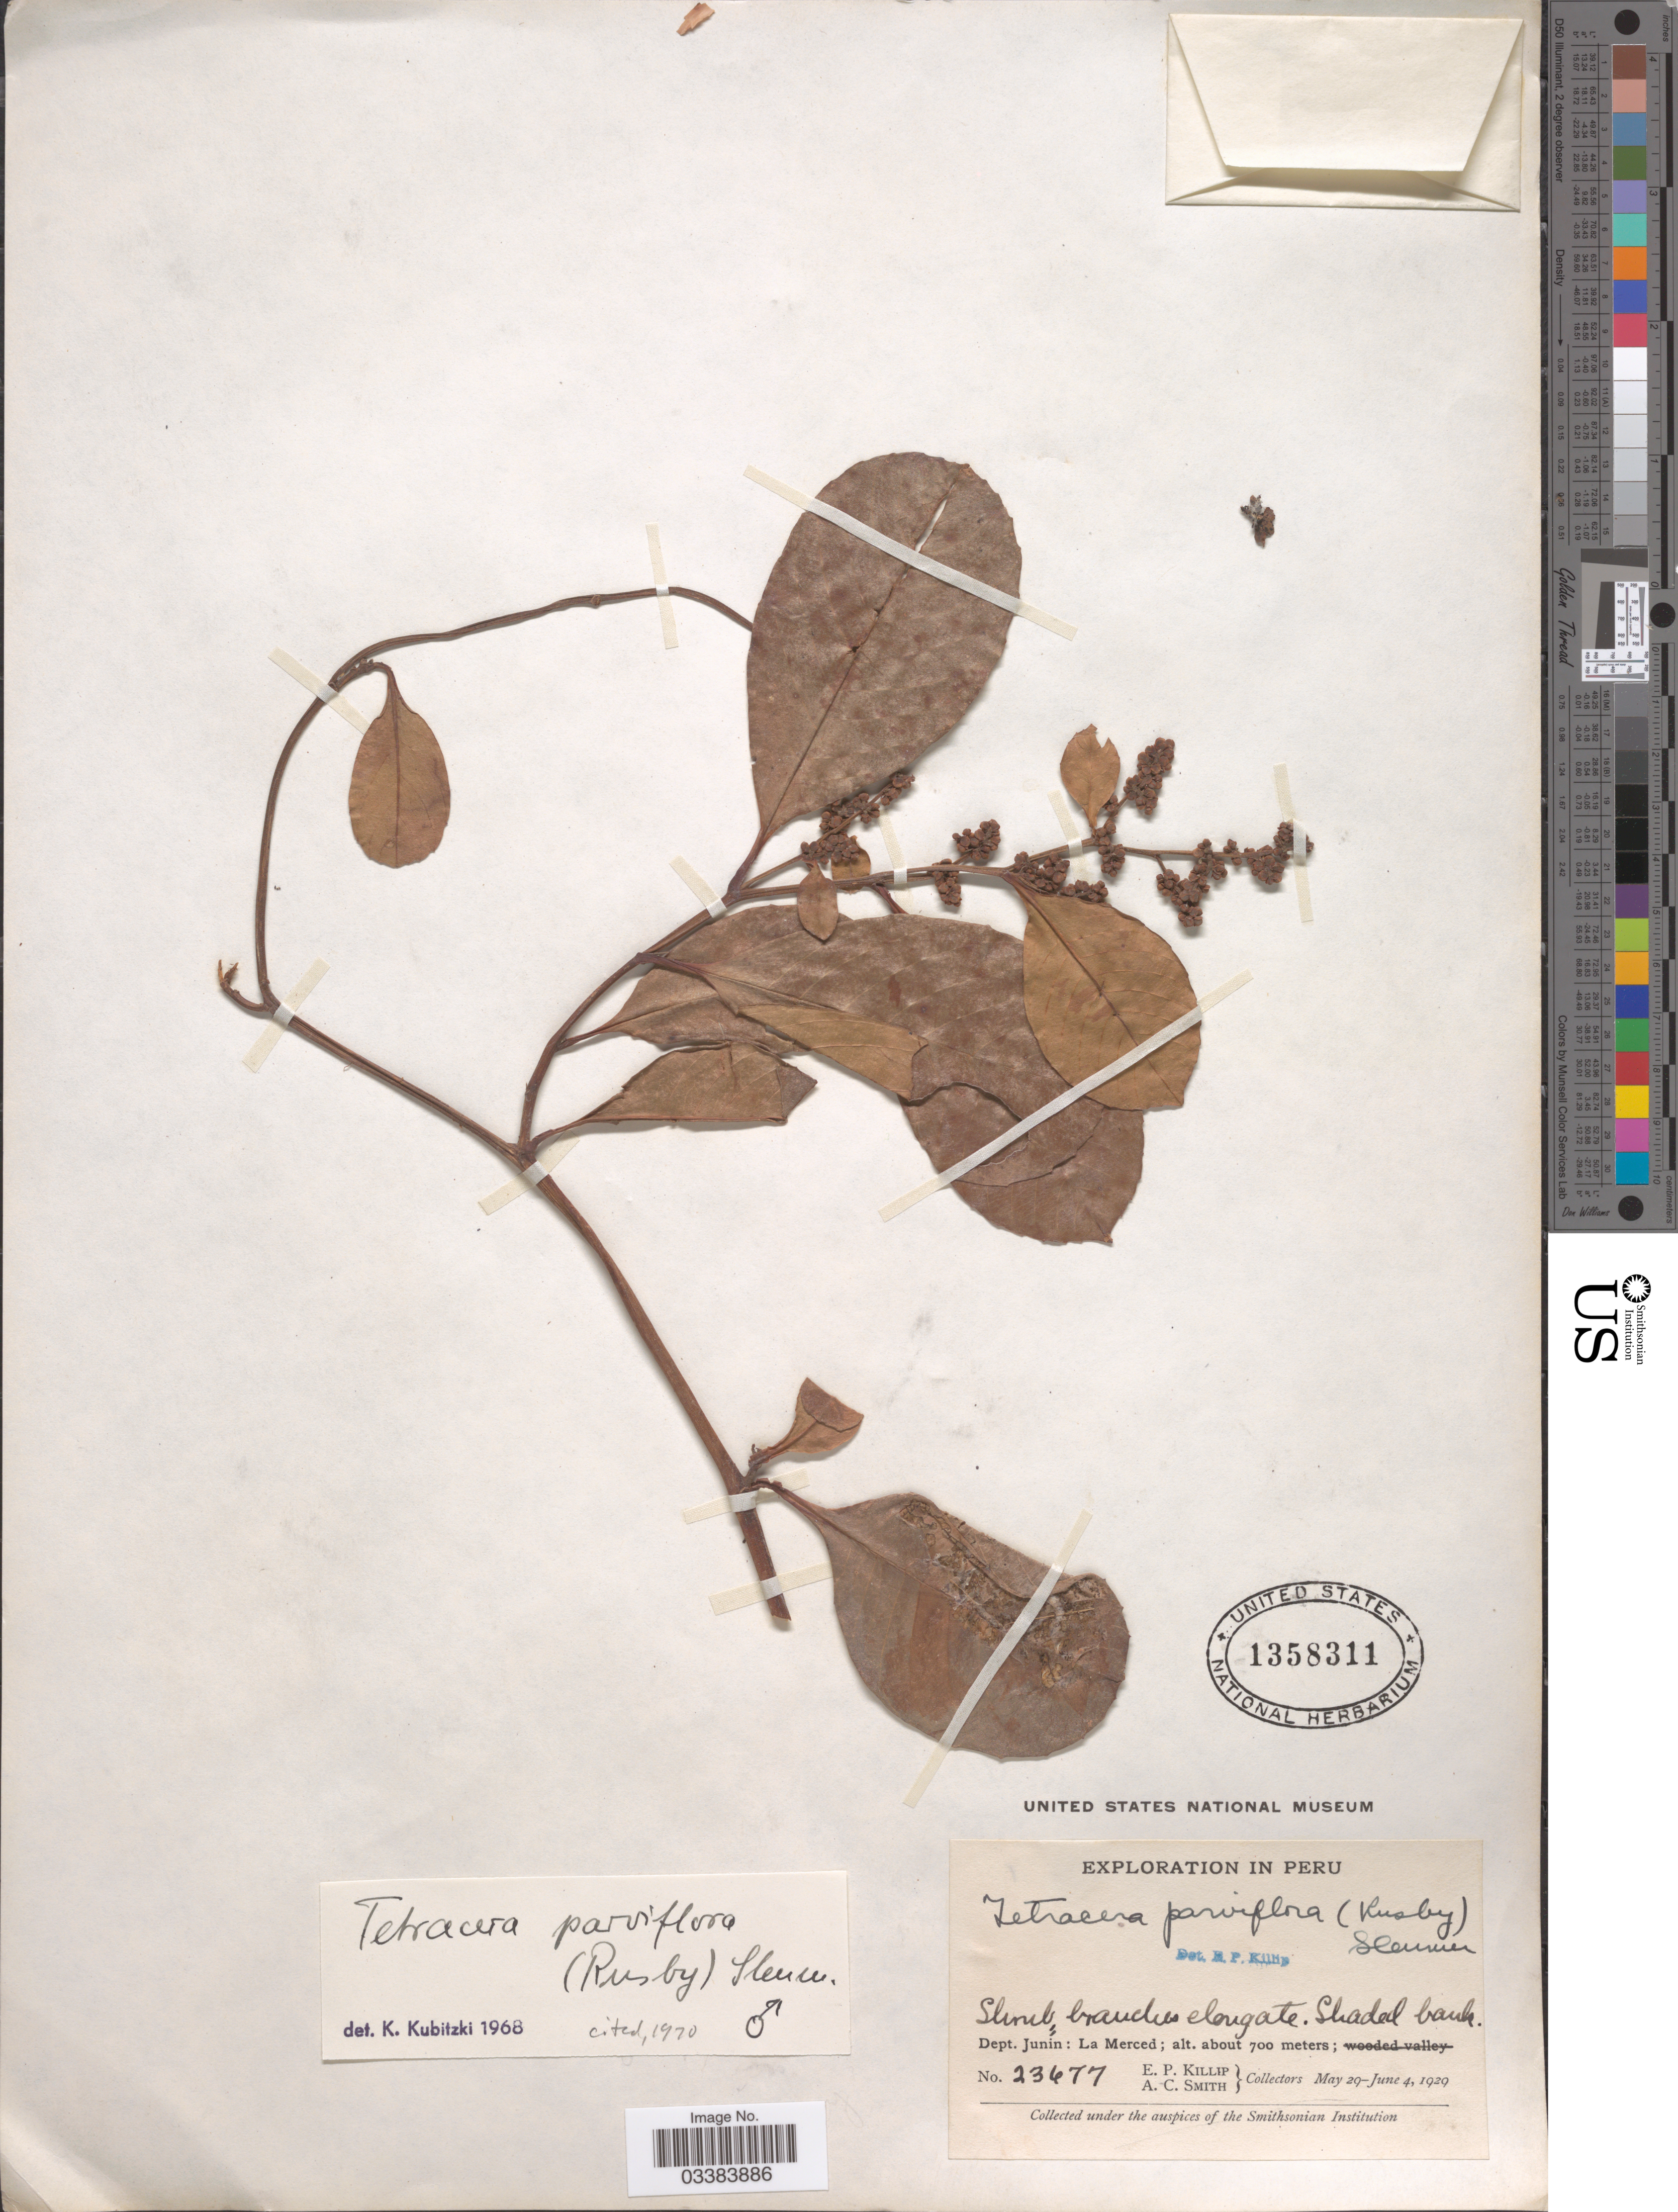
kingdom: Plantae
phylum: Tracheophyta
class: Magnoliopsida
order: Dilleniales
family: Dilleniaceae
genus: Tetracera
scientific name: Tetracera parviflora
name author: (Rusby) Sleumer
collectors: E. P. Killip & A. C. Smith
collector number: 23677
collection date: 1929-05-29/1929-06-04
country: Peru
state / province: Junín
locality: Dept. Junín: La Merced.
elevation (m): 700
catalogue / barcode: US 1358311